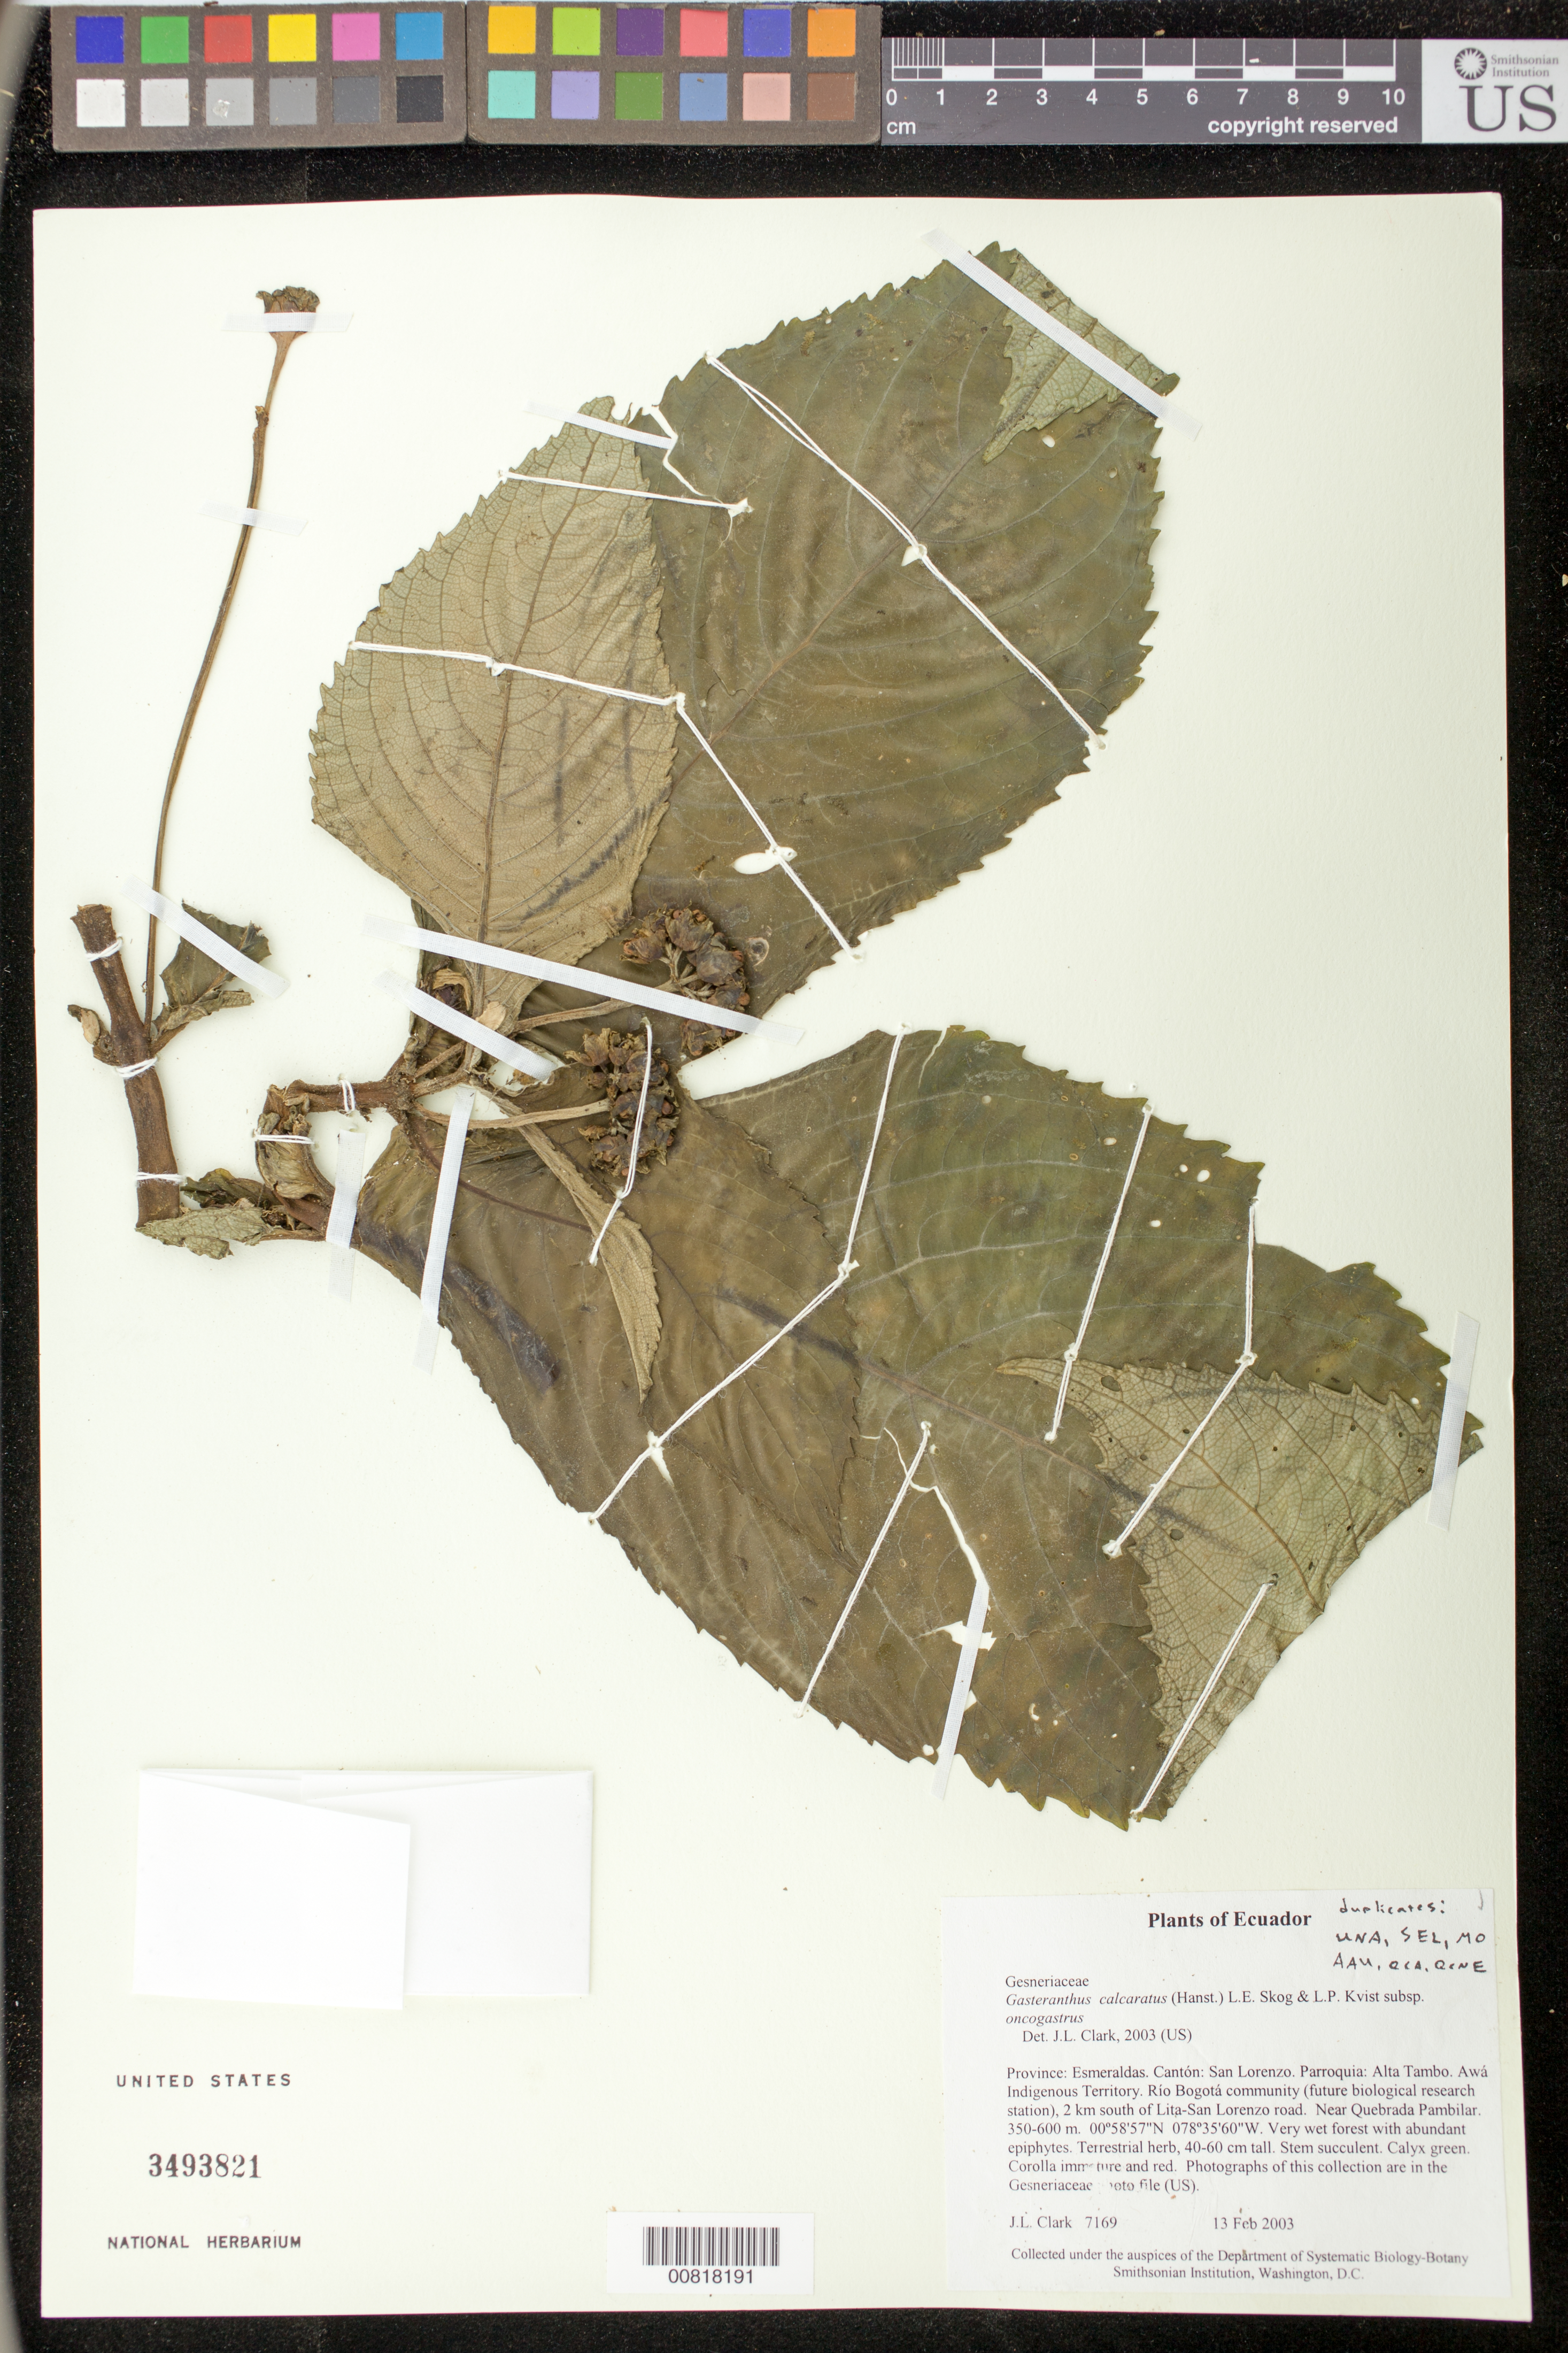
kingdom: Plantae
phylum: Tracheophyta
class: Magnoliopsida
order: Lamiales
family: Gesneriaceae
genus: Sinningia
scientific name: Sinningia incarnata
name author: (Aubl.) D.L. Denham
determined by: Clark, J. L., (SEL), The Marie Selby Botanical Garden (UNITED STATES)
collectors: J. L. Clark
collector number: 7169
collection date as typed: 13 Feb 2003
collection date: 2003-02-13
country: Ecuador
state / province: Esmeraldas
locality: San Lorenzo. Parroquia: Alta Tambo. Awá Indigenous Territory. Río Bogotá community (future biological research station), 2 km south of Lita-San Lorenzo road. Near Quebrada Pambilar.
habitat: Very wet forest with abundant epiphytes.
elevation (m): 350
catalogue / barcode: US 3493821